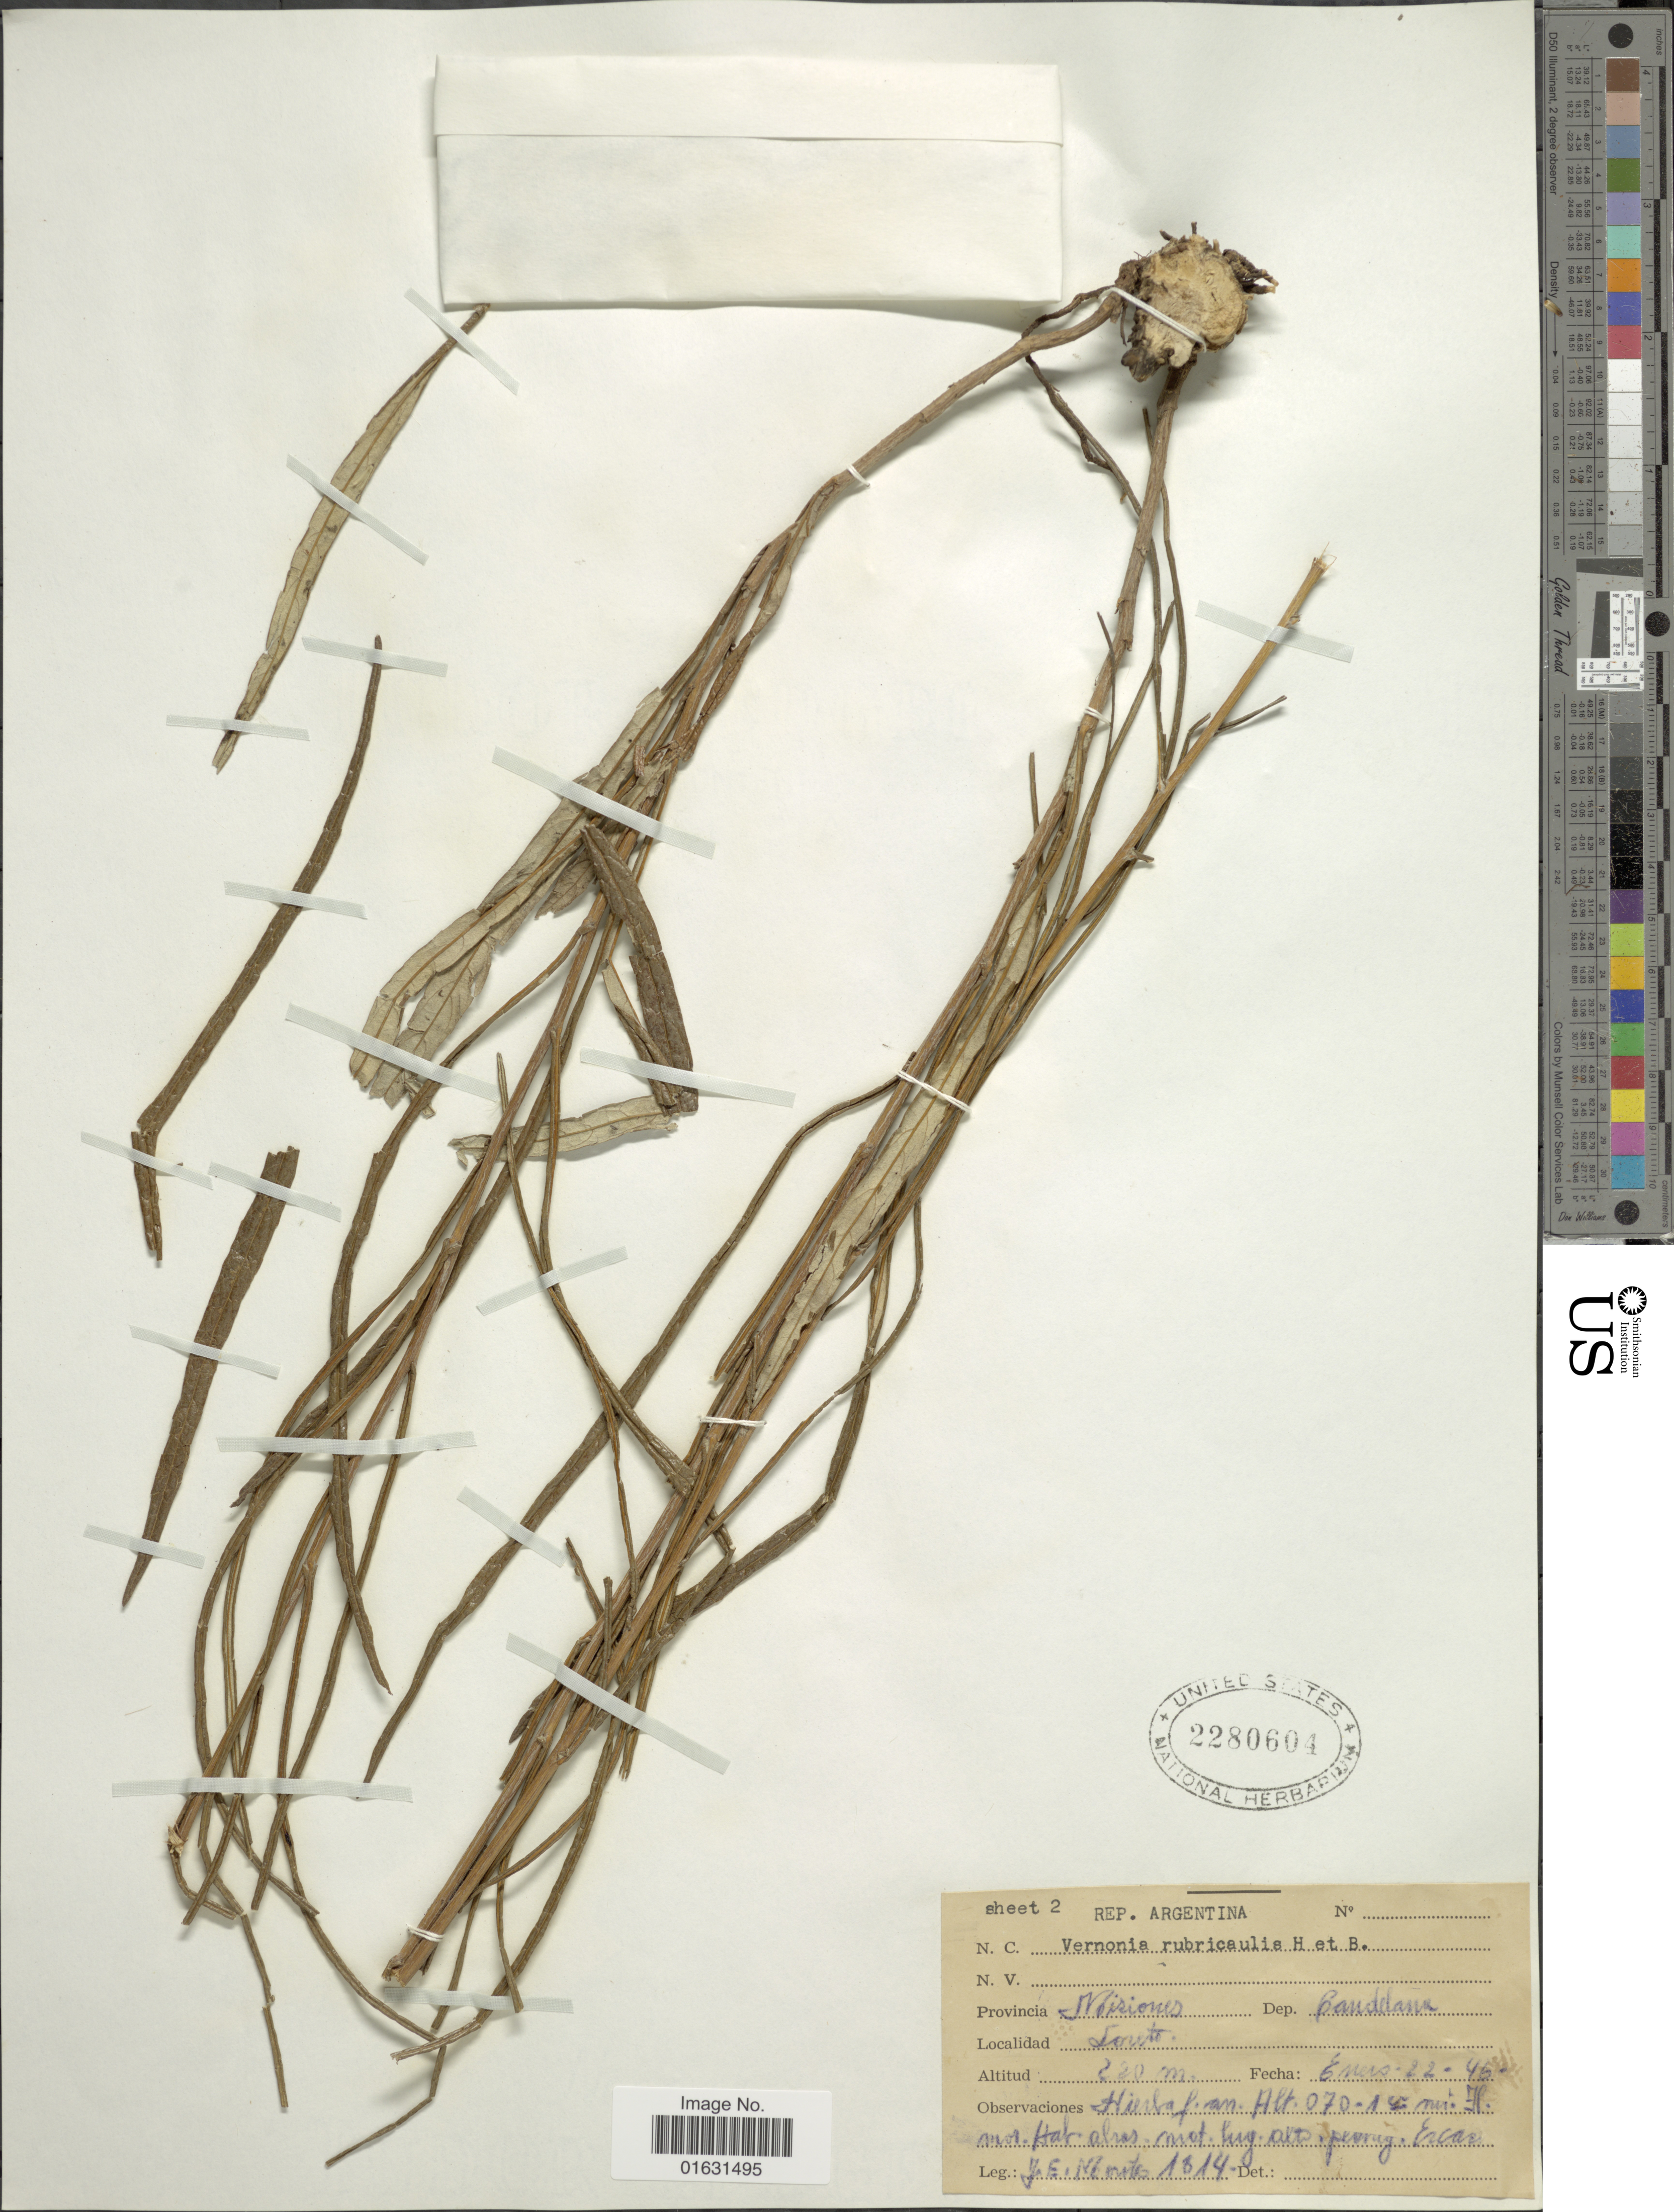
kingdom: Plantae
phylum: Tracheophyta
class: Magnoliopsida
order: Asterales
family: Asteraceae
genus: Lessingianthus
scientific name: Lessingianthus rubricaulis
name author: (Humb. & Bonpl.) H. Rob.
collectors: J. E. Montes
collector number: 1814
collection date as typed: Transcribed d/m/y: 22/1/46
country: Argentina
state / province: Misiones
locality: Dep. Candelaria, Loreto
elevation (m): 220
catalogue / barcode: US 2280604